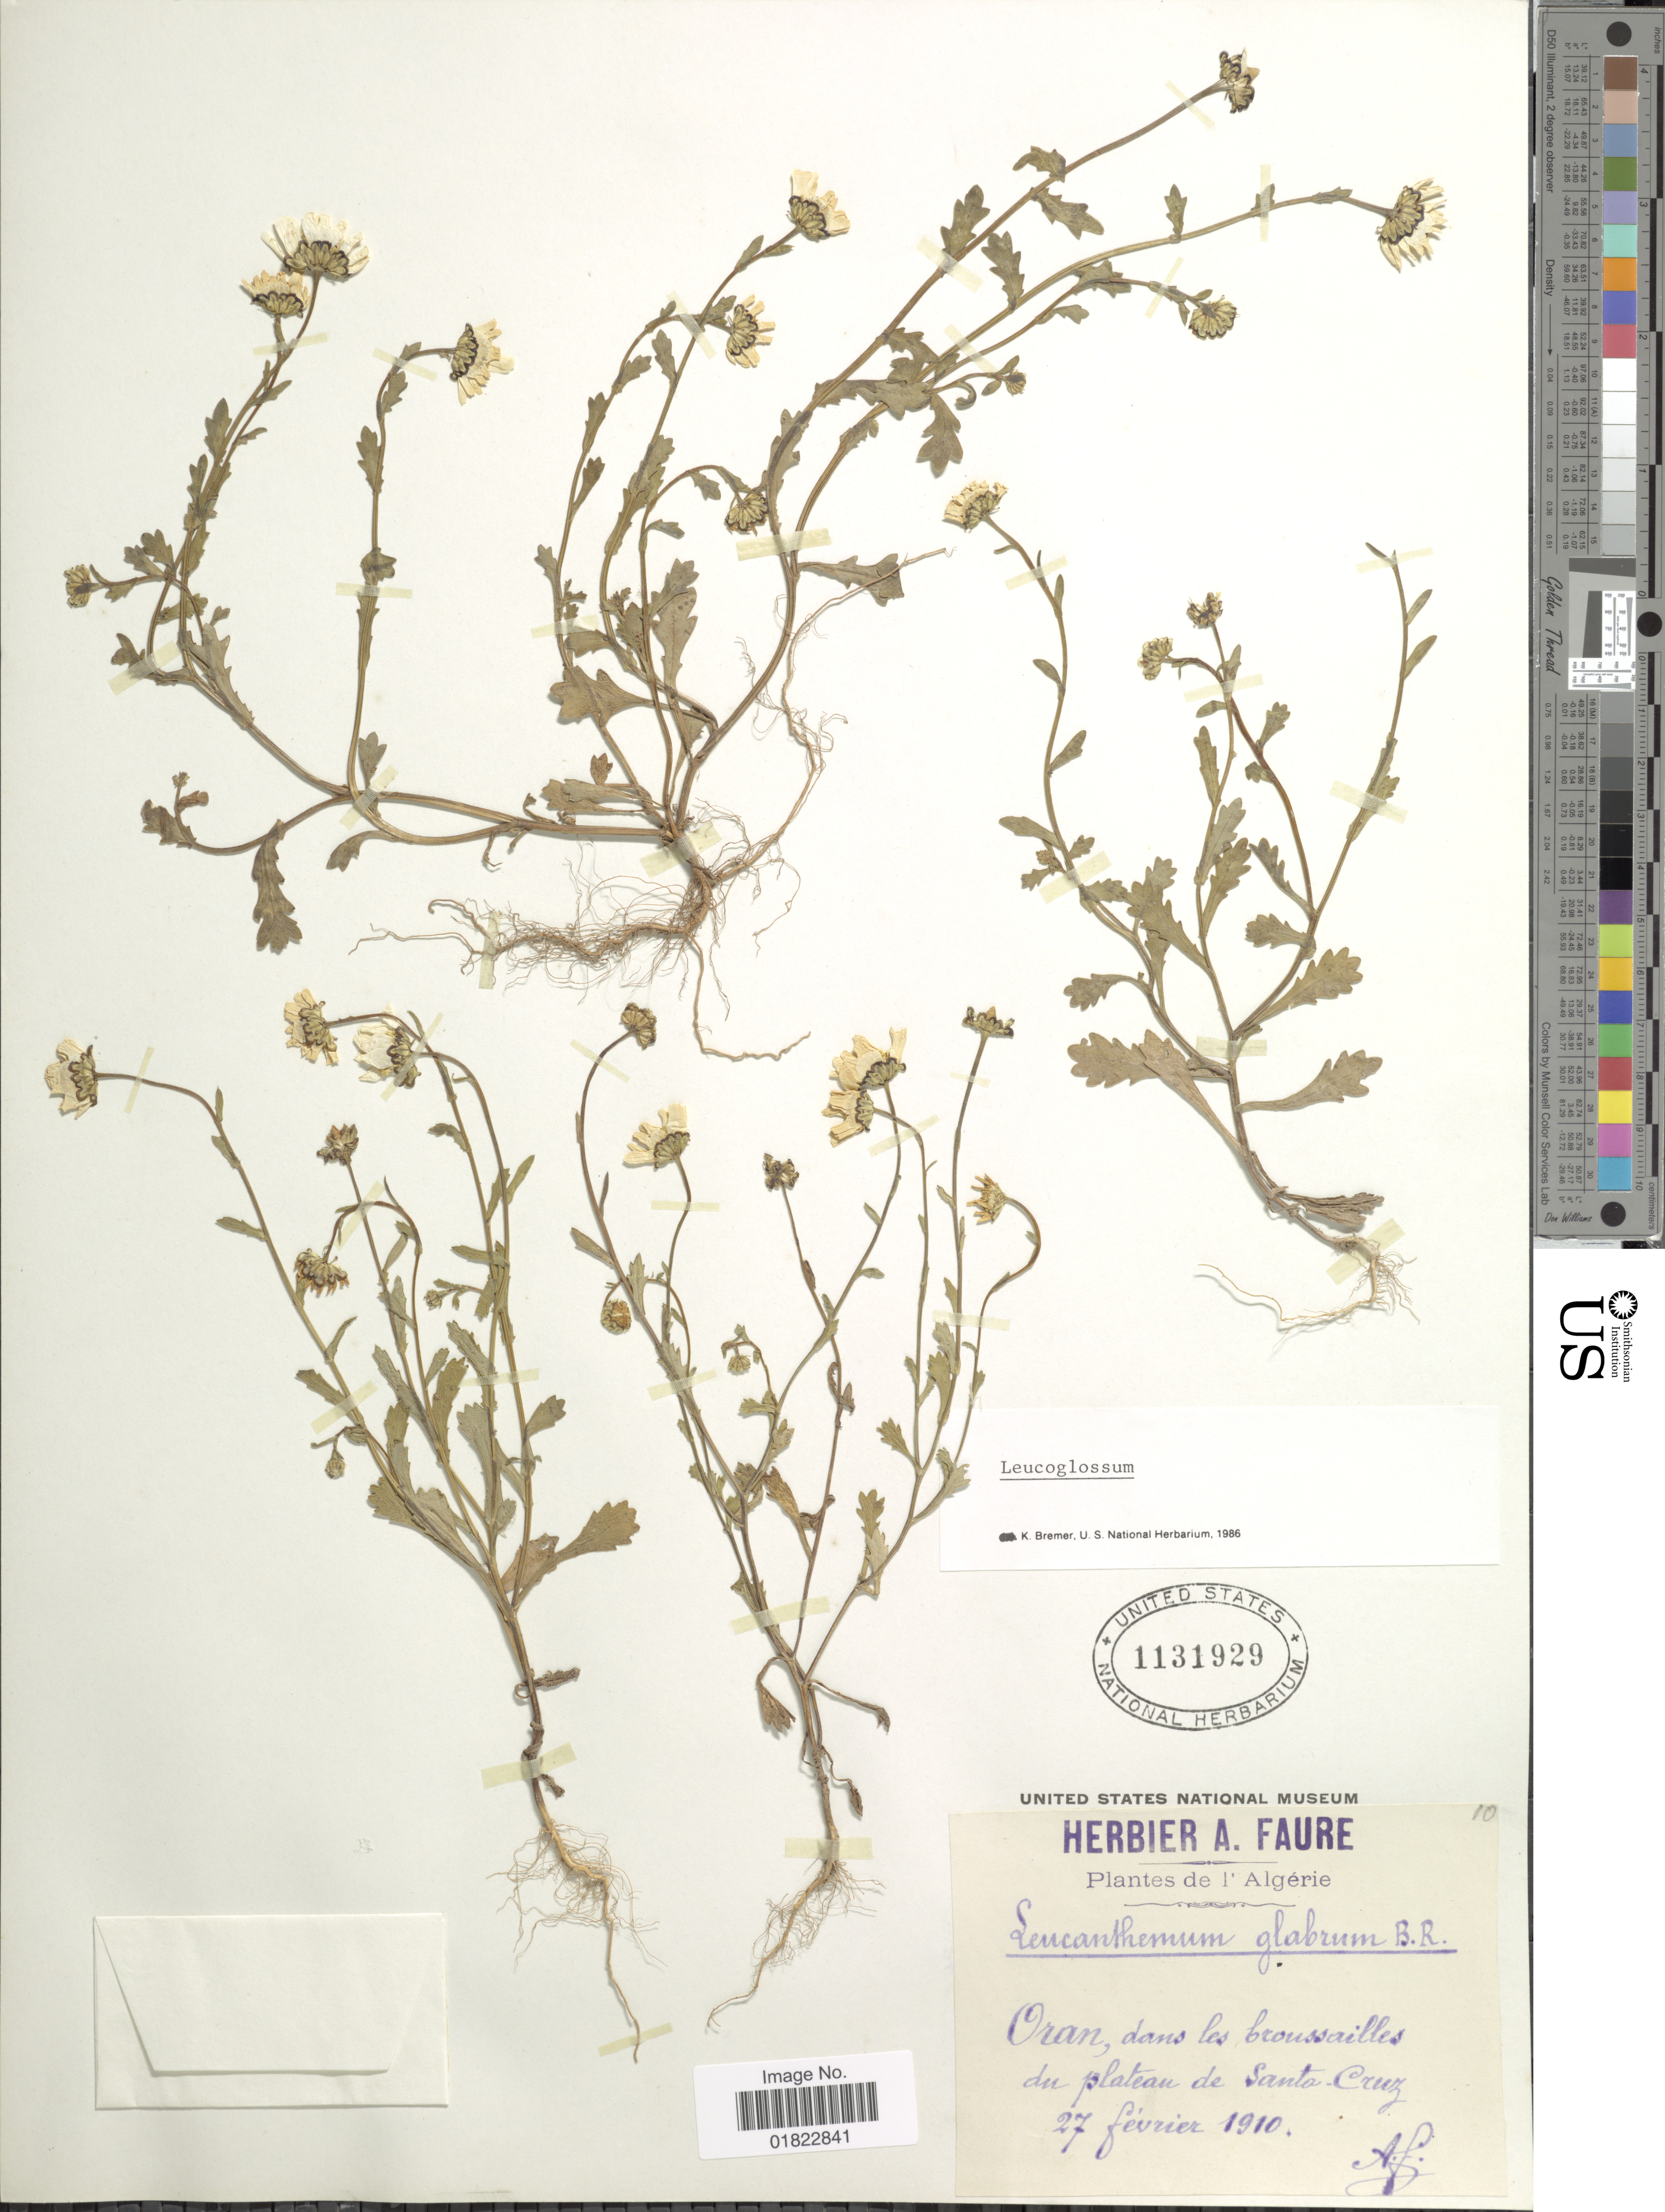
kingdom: Plantae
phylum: Tracheophyta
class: Magnoliopsida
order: Asterales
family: Asteraceae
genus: Leucoglossum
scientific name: Leucoglossum paludosum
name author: (Poir.) B.H. Wilcox et al.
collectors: A. Faure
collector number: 10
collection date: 1910-02-27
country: Algeria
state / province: Oran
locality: Oran, dans les broussailles du plateau de Santa Cruz. l'Algerie.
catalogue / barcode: US 1131929